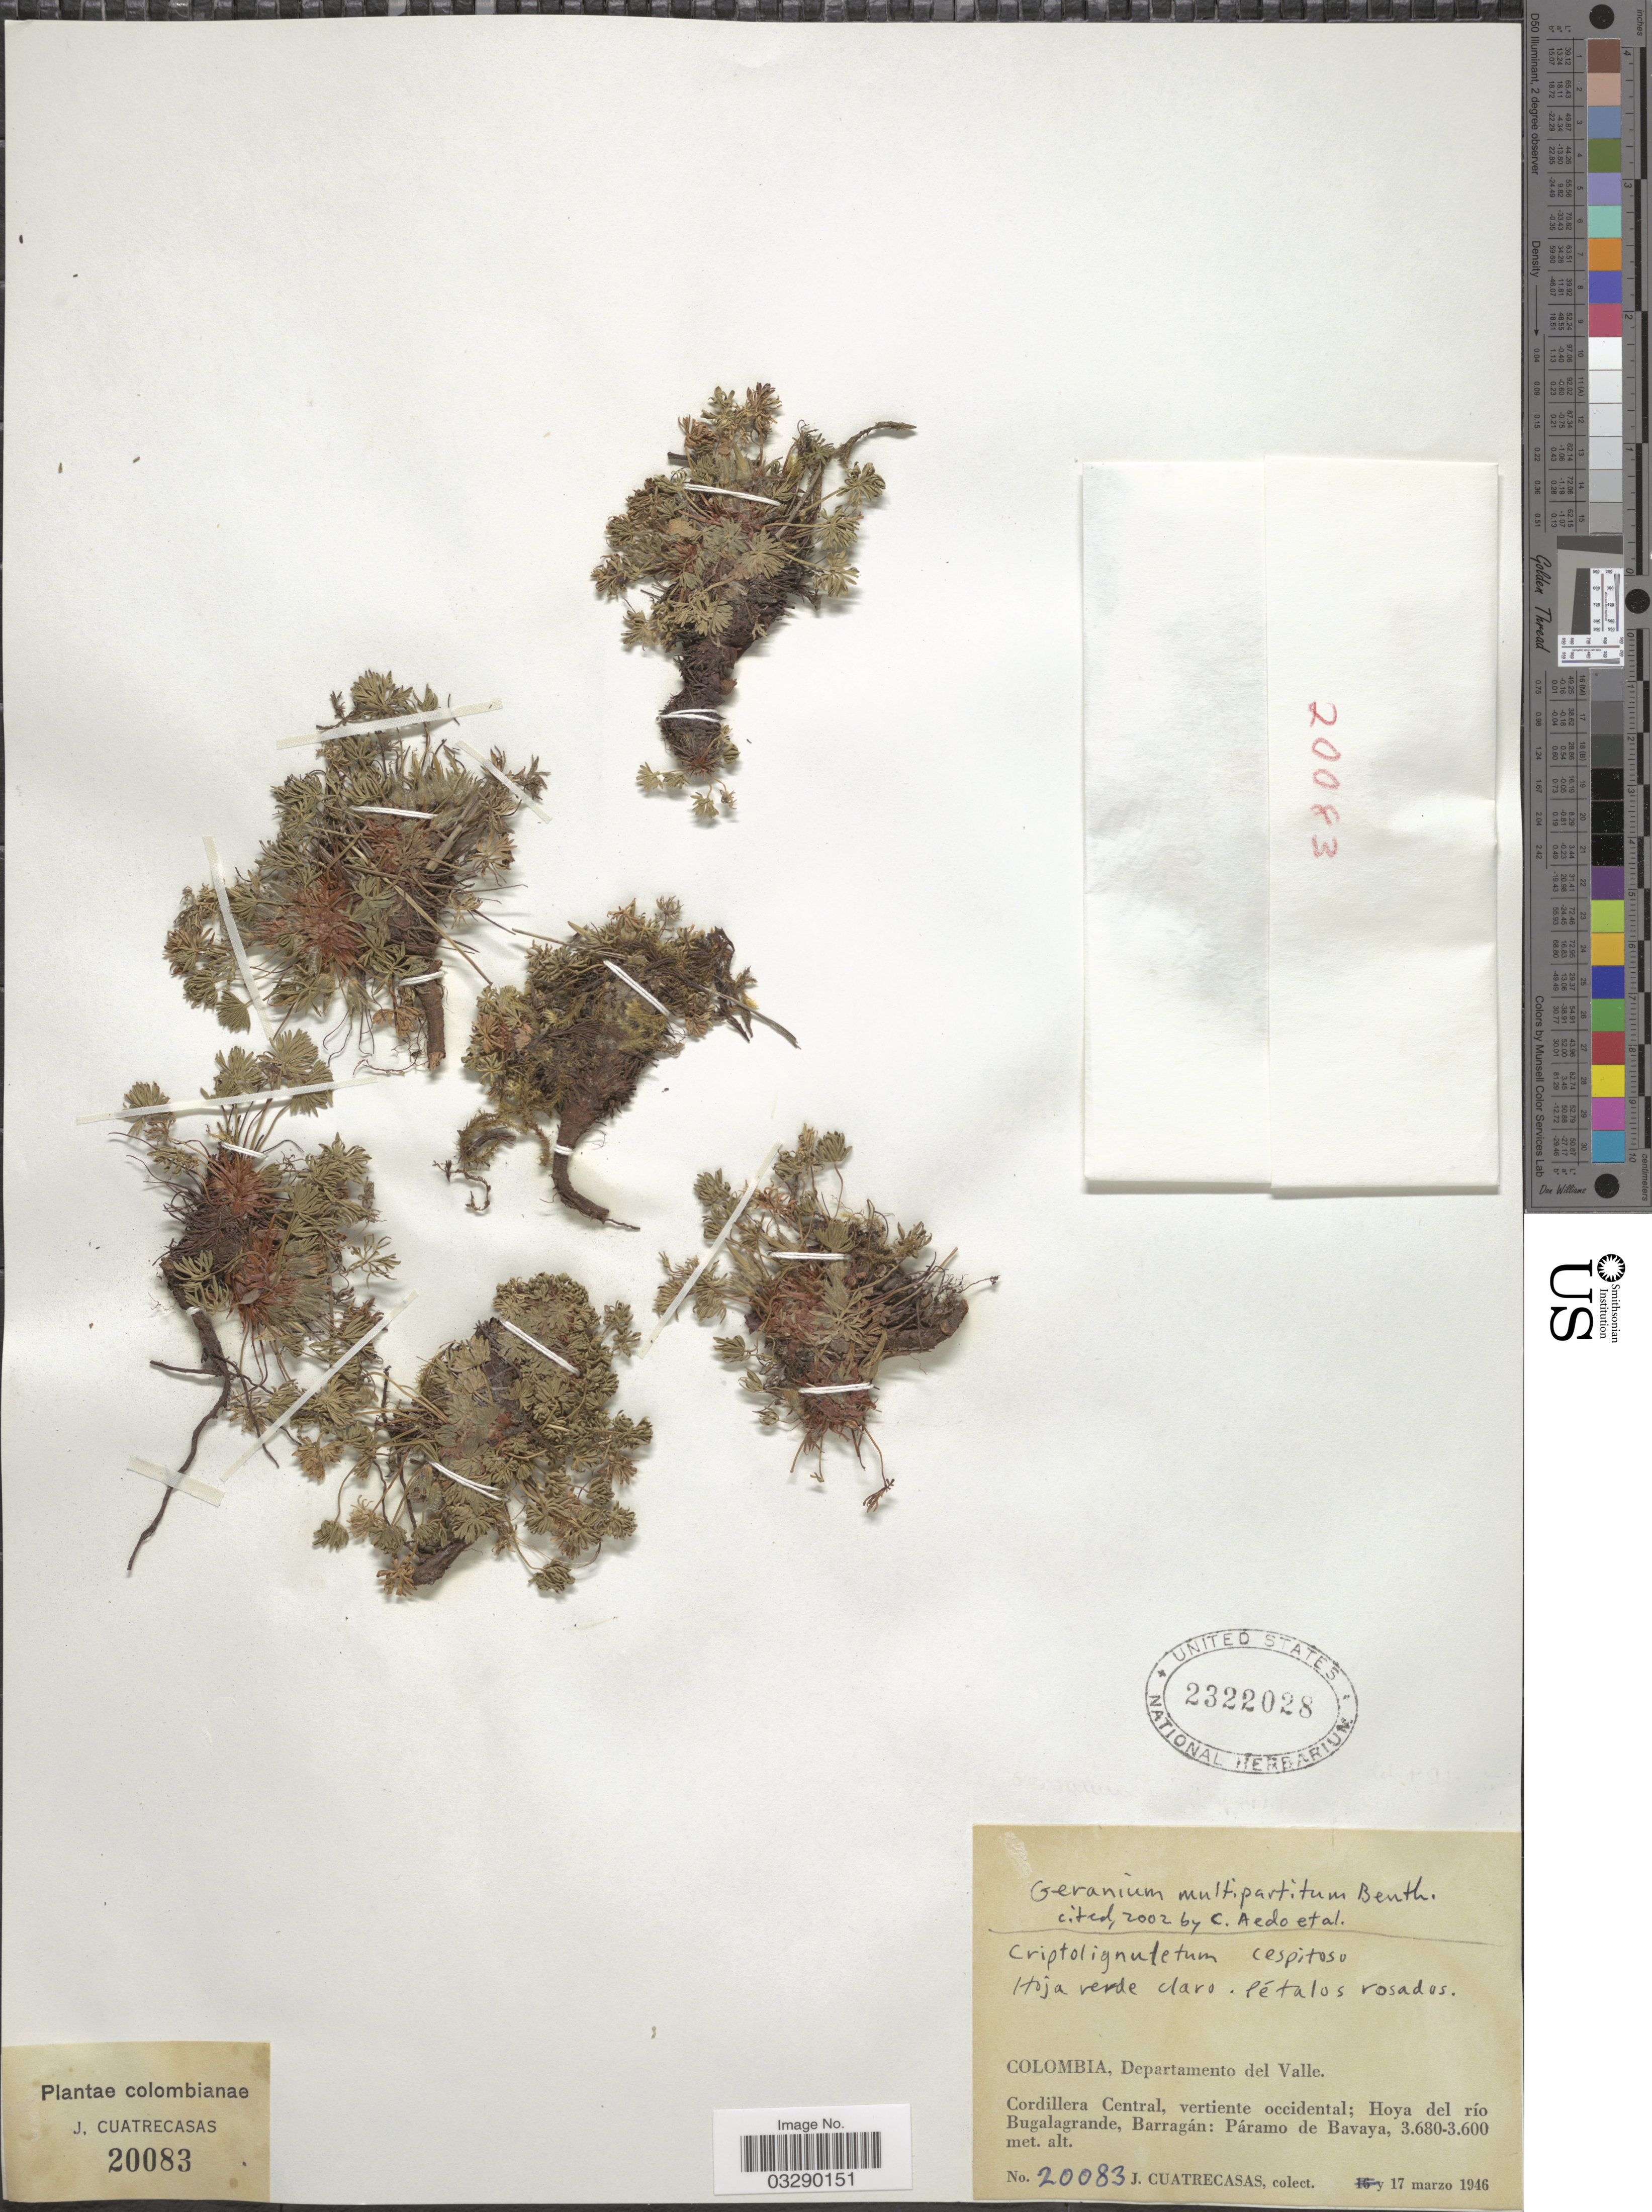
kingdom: Plantae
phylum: Tracheophyta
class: Magnoliopsida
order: Geraniales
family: Geraniaceae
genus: Geranium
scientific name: Geranium multipartitum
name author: Benth.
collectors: J. Cuatrecasas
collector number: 20083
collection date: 1946-03-17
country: Colombia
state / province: Valle del Cauca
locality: Departamento del Valle. Cordillera Central, vertiente occidental; Hoya del río Bugalagrande, Barragán: Páramo de Bavaya.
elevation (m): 3600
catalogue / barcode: US 2322028